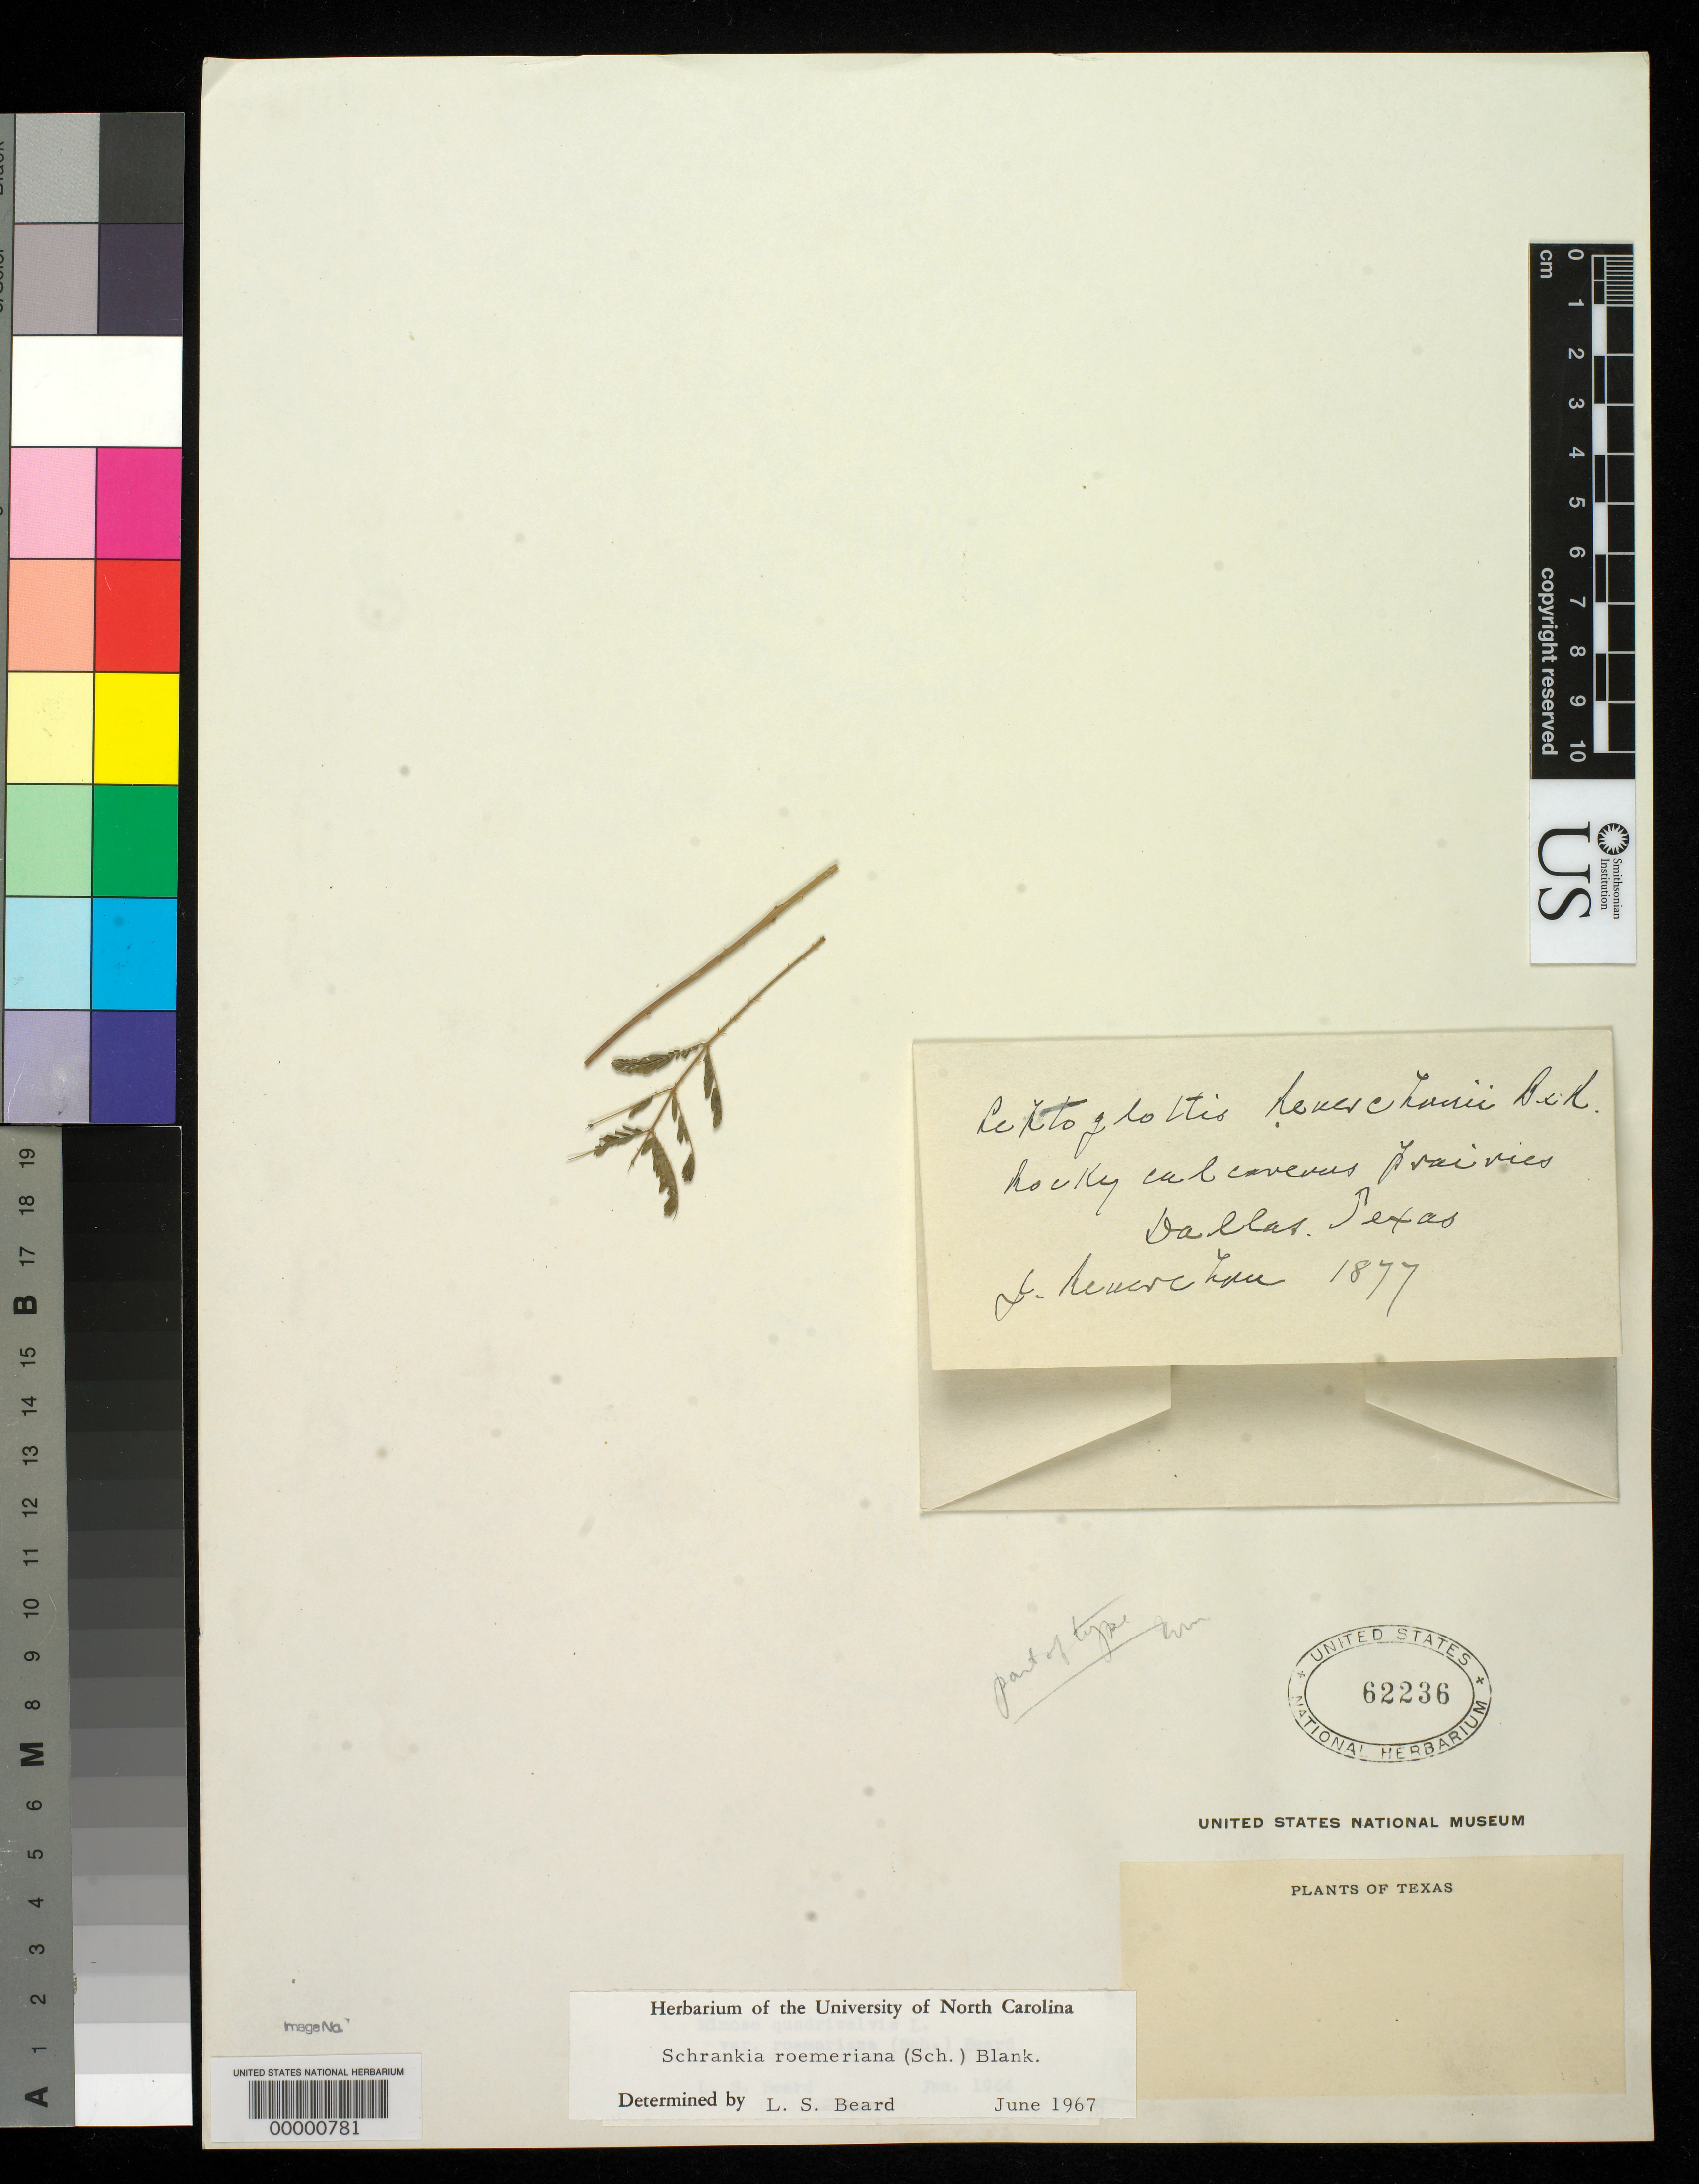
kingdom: Plantae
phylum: Tracheophyta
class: Magnoliopsida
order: Fabales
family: Fabaceae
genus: Leptoglottis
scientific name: Leptoglottis reverchonii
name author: Britton & Rose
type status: Type Collection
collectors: J. Reverchon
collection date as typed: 1877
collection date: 1877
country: United States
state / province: Texas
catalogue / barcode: US 62236